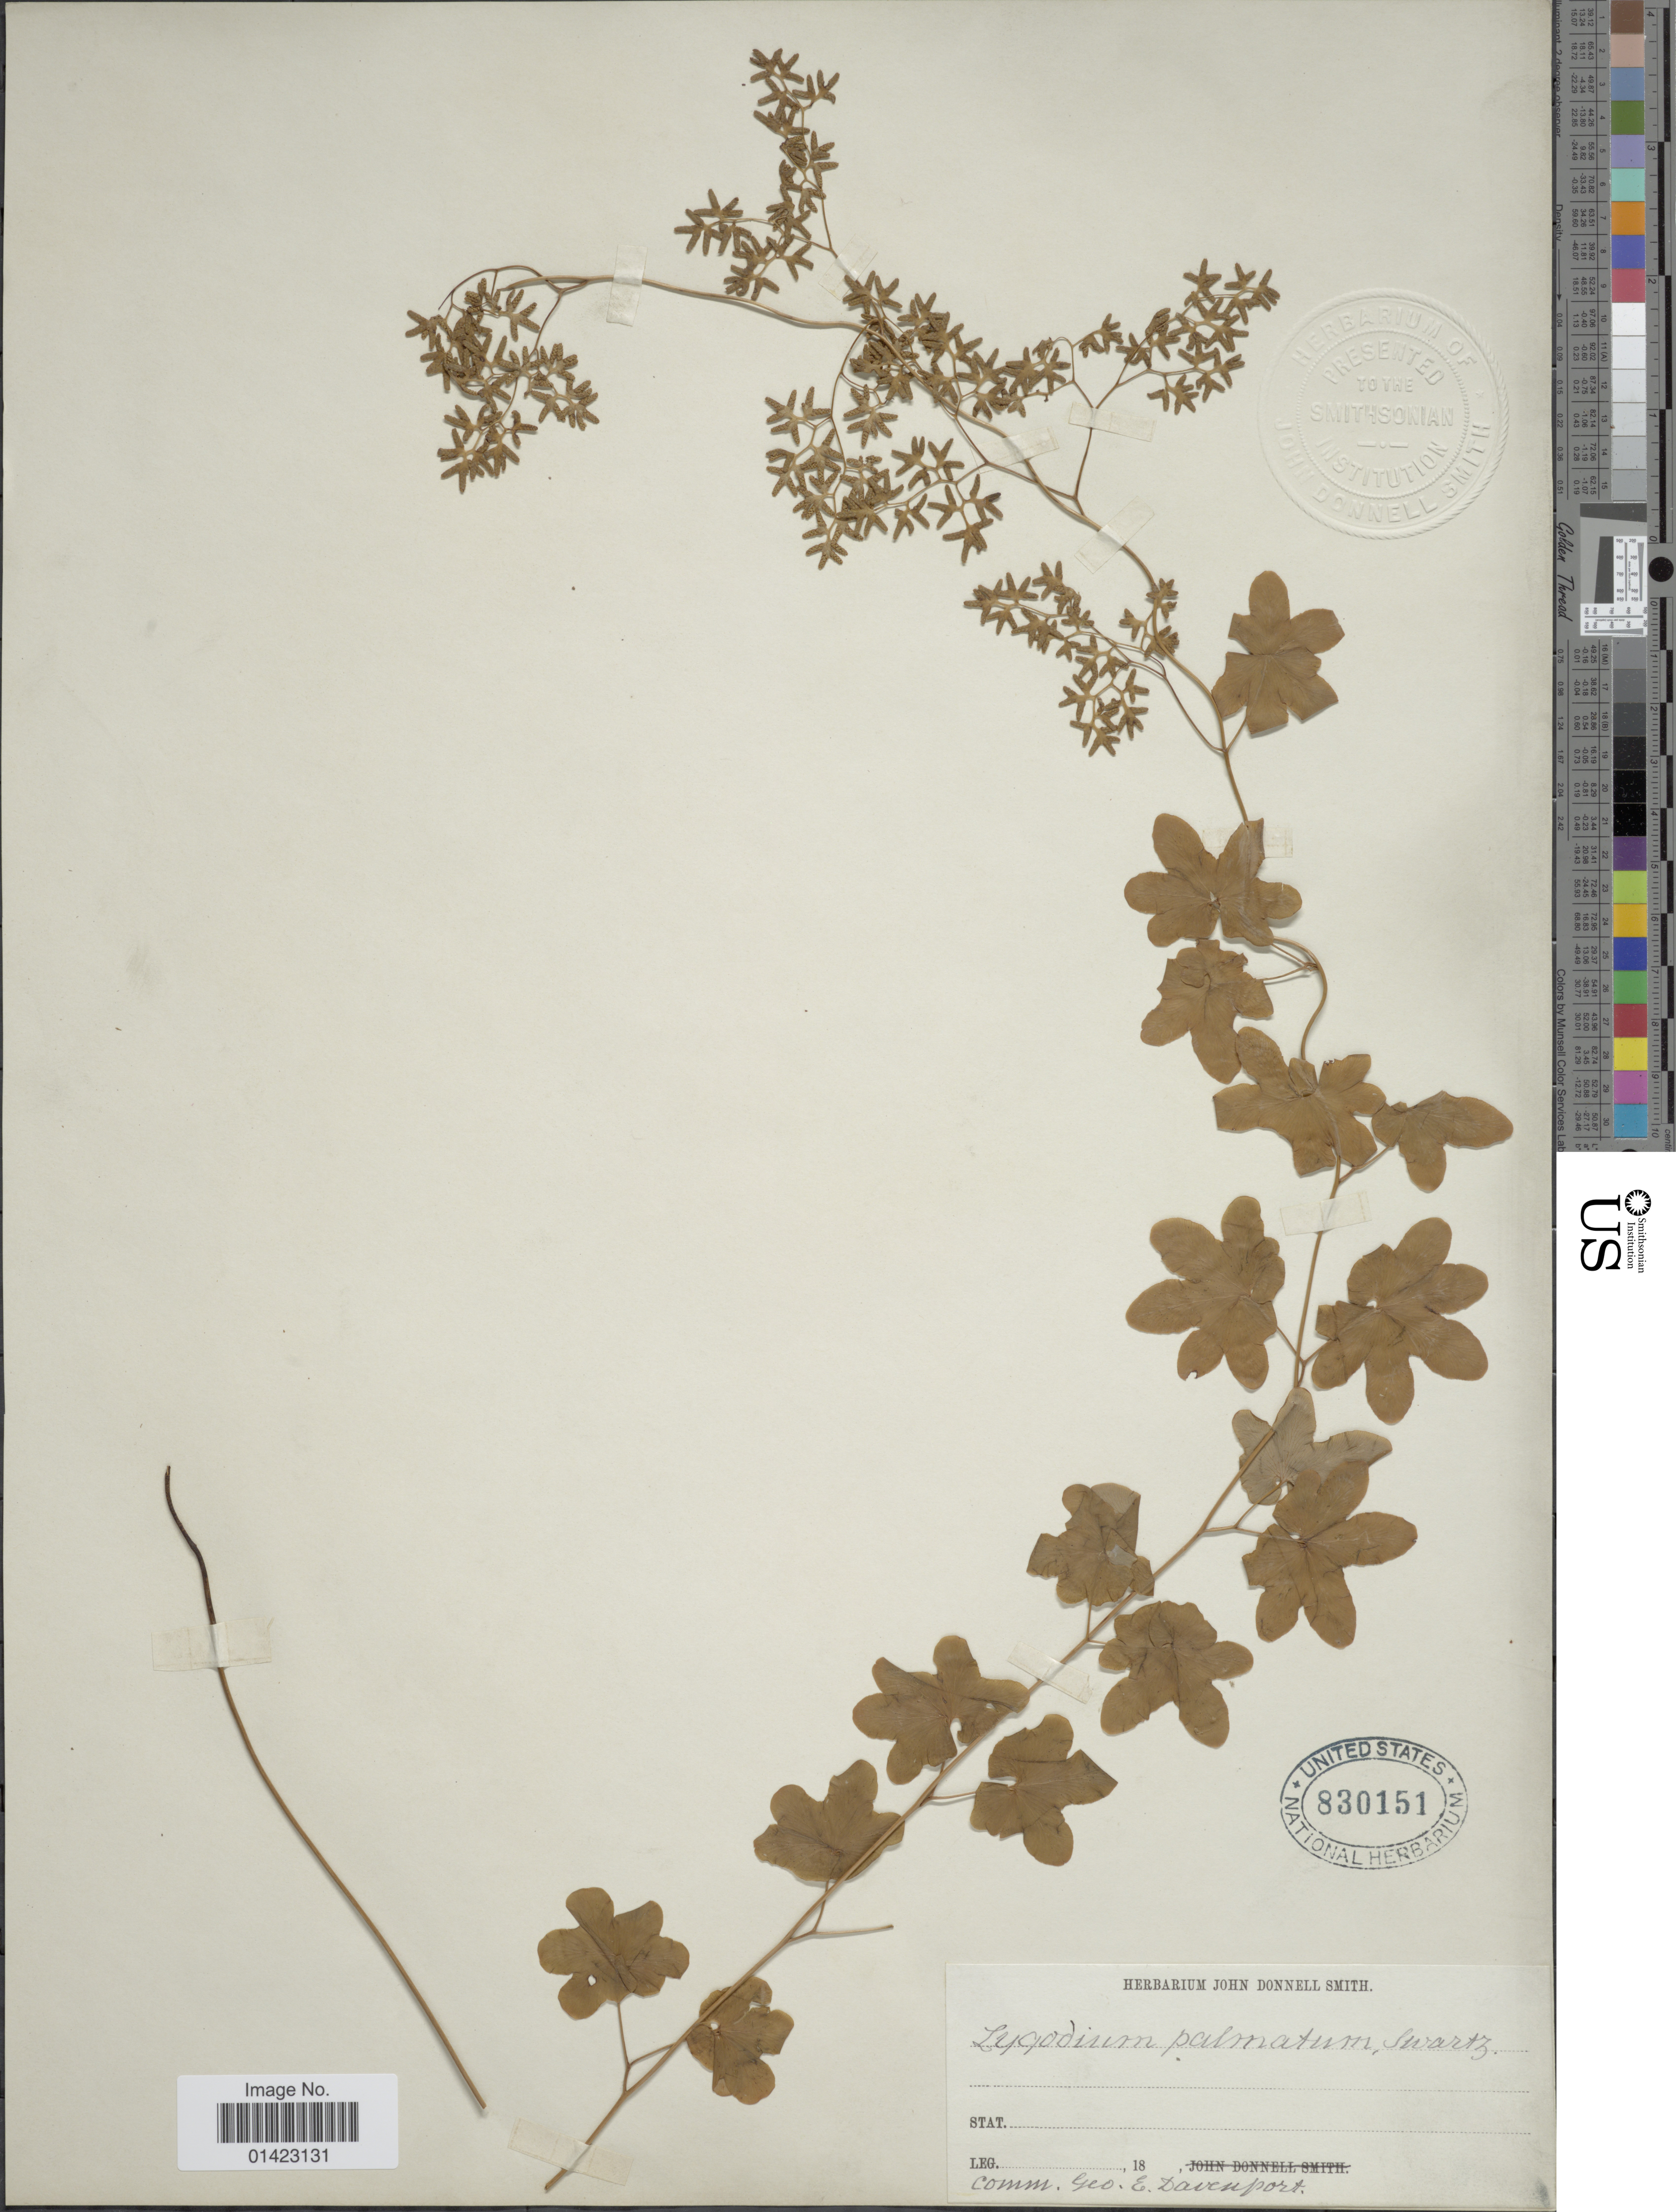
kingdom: Plantae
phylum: Tracheophyta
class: Polypodiopsida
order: Schizaeales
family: Lygodiaceae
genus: Lygodium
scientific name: Lygodium palmatum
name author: (Bernh.) Sw.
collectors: G. E. Davenport & ex Herb. John Donnell Smith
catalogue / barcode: US 830151